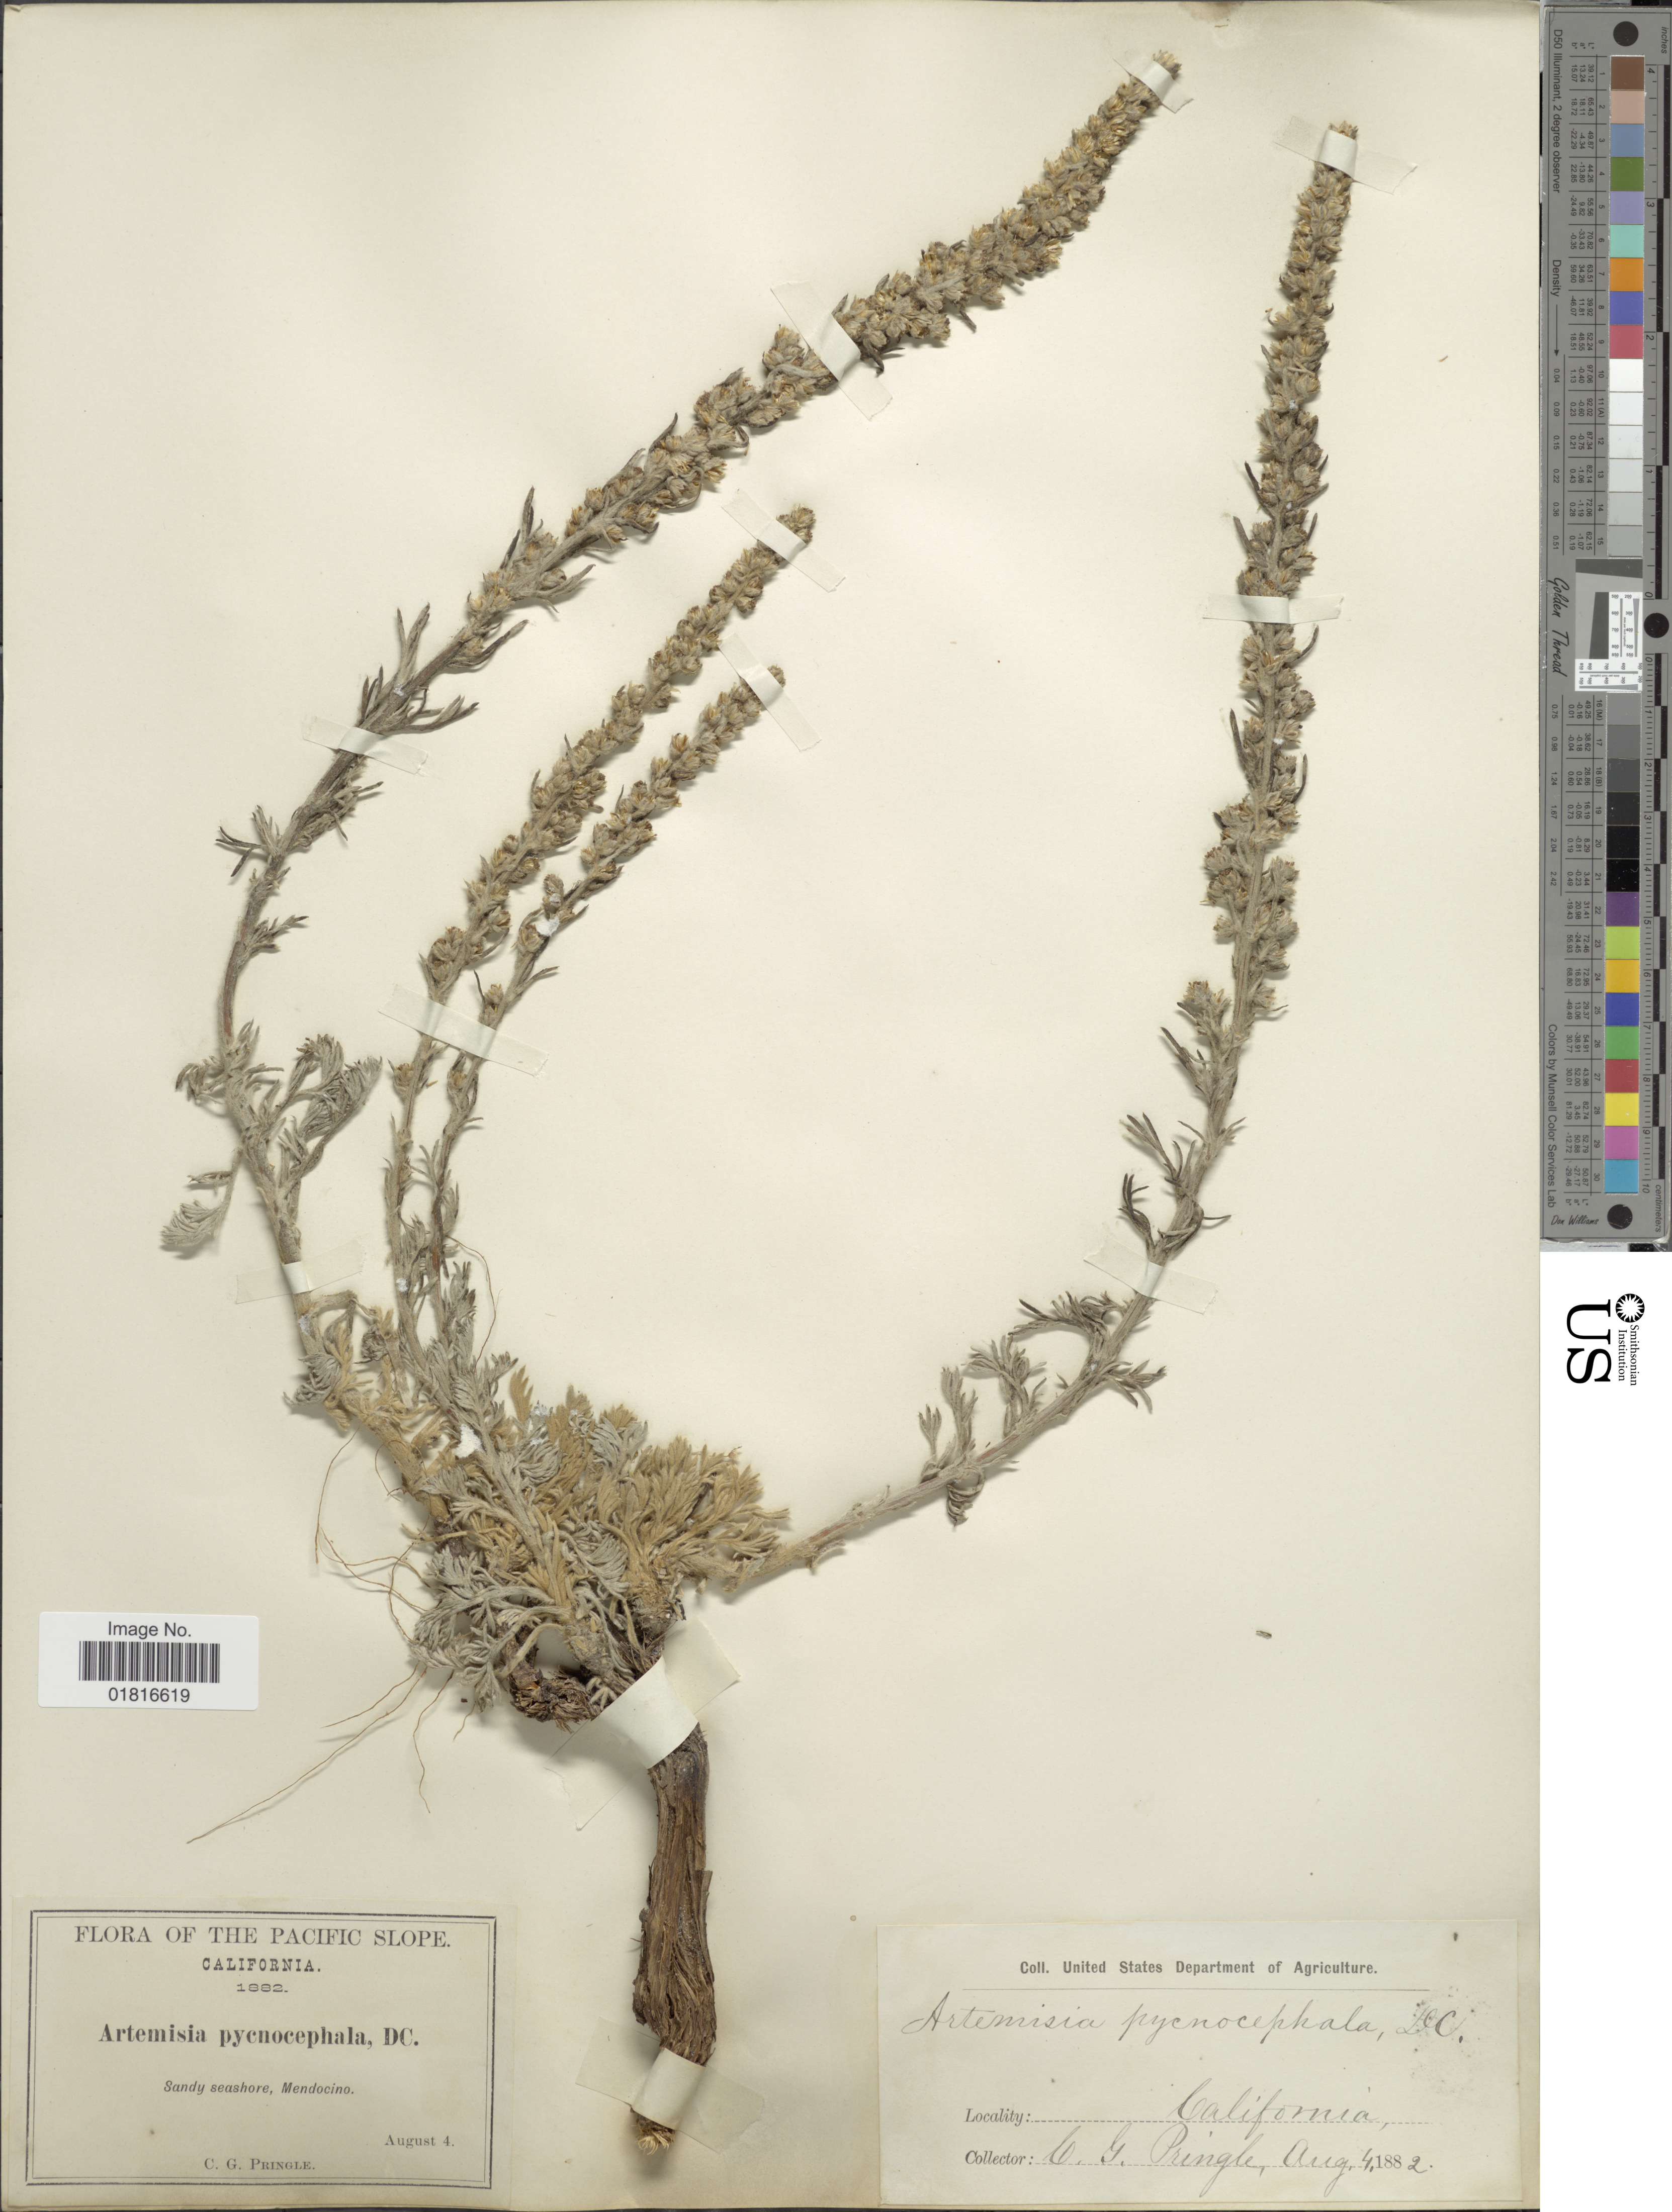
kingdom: Plantae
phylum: Tracheophyta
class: Magnoliopsida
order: Asterales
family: Asteraceae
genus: Artemisia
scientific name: Artemisia pycnocephala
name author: DC.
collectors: C. G. Pringle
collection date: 1882-08-04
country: United States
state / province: California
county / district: Mendocino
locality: The Pacific Slope, Sandy seashore, Mendocino